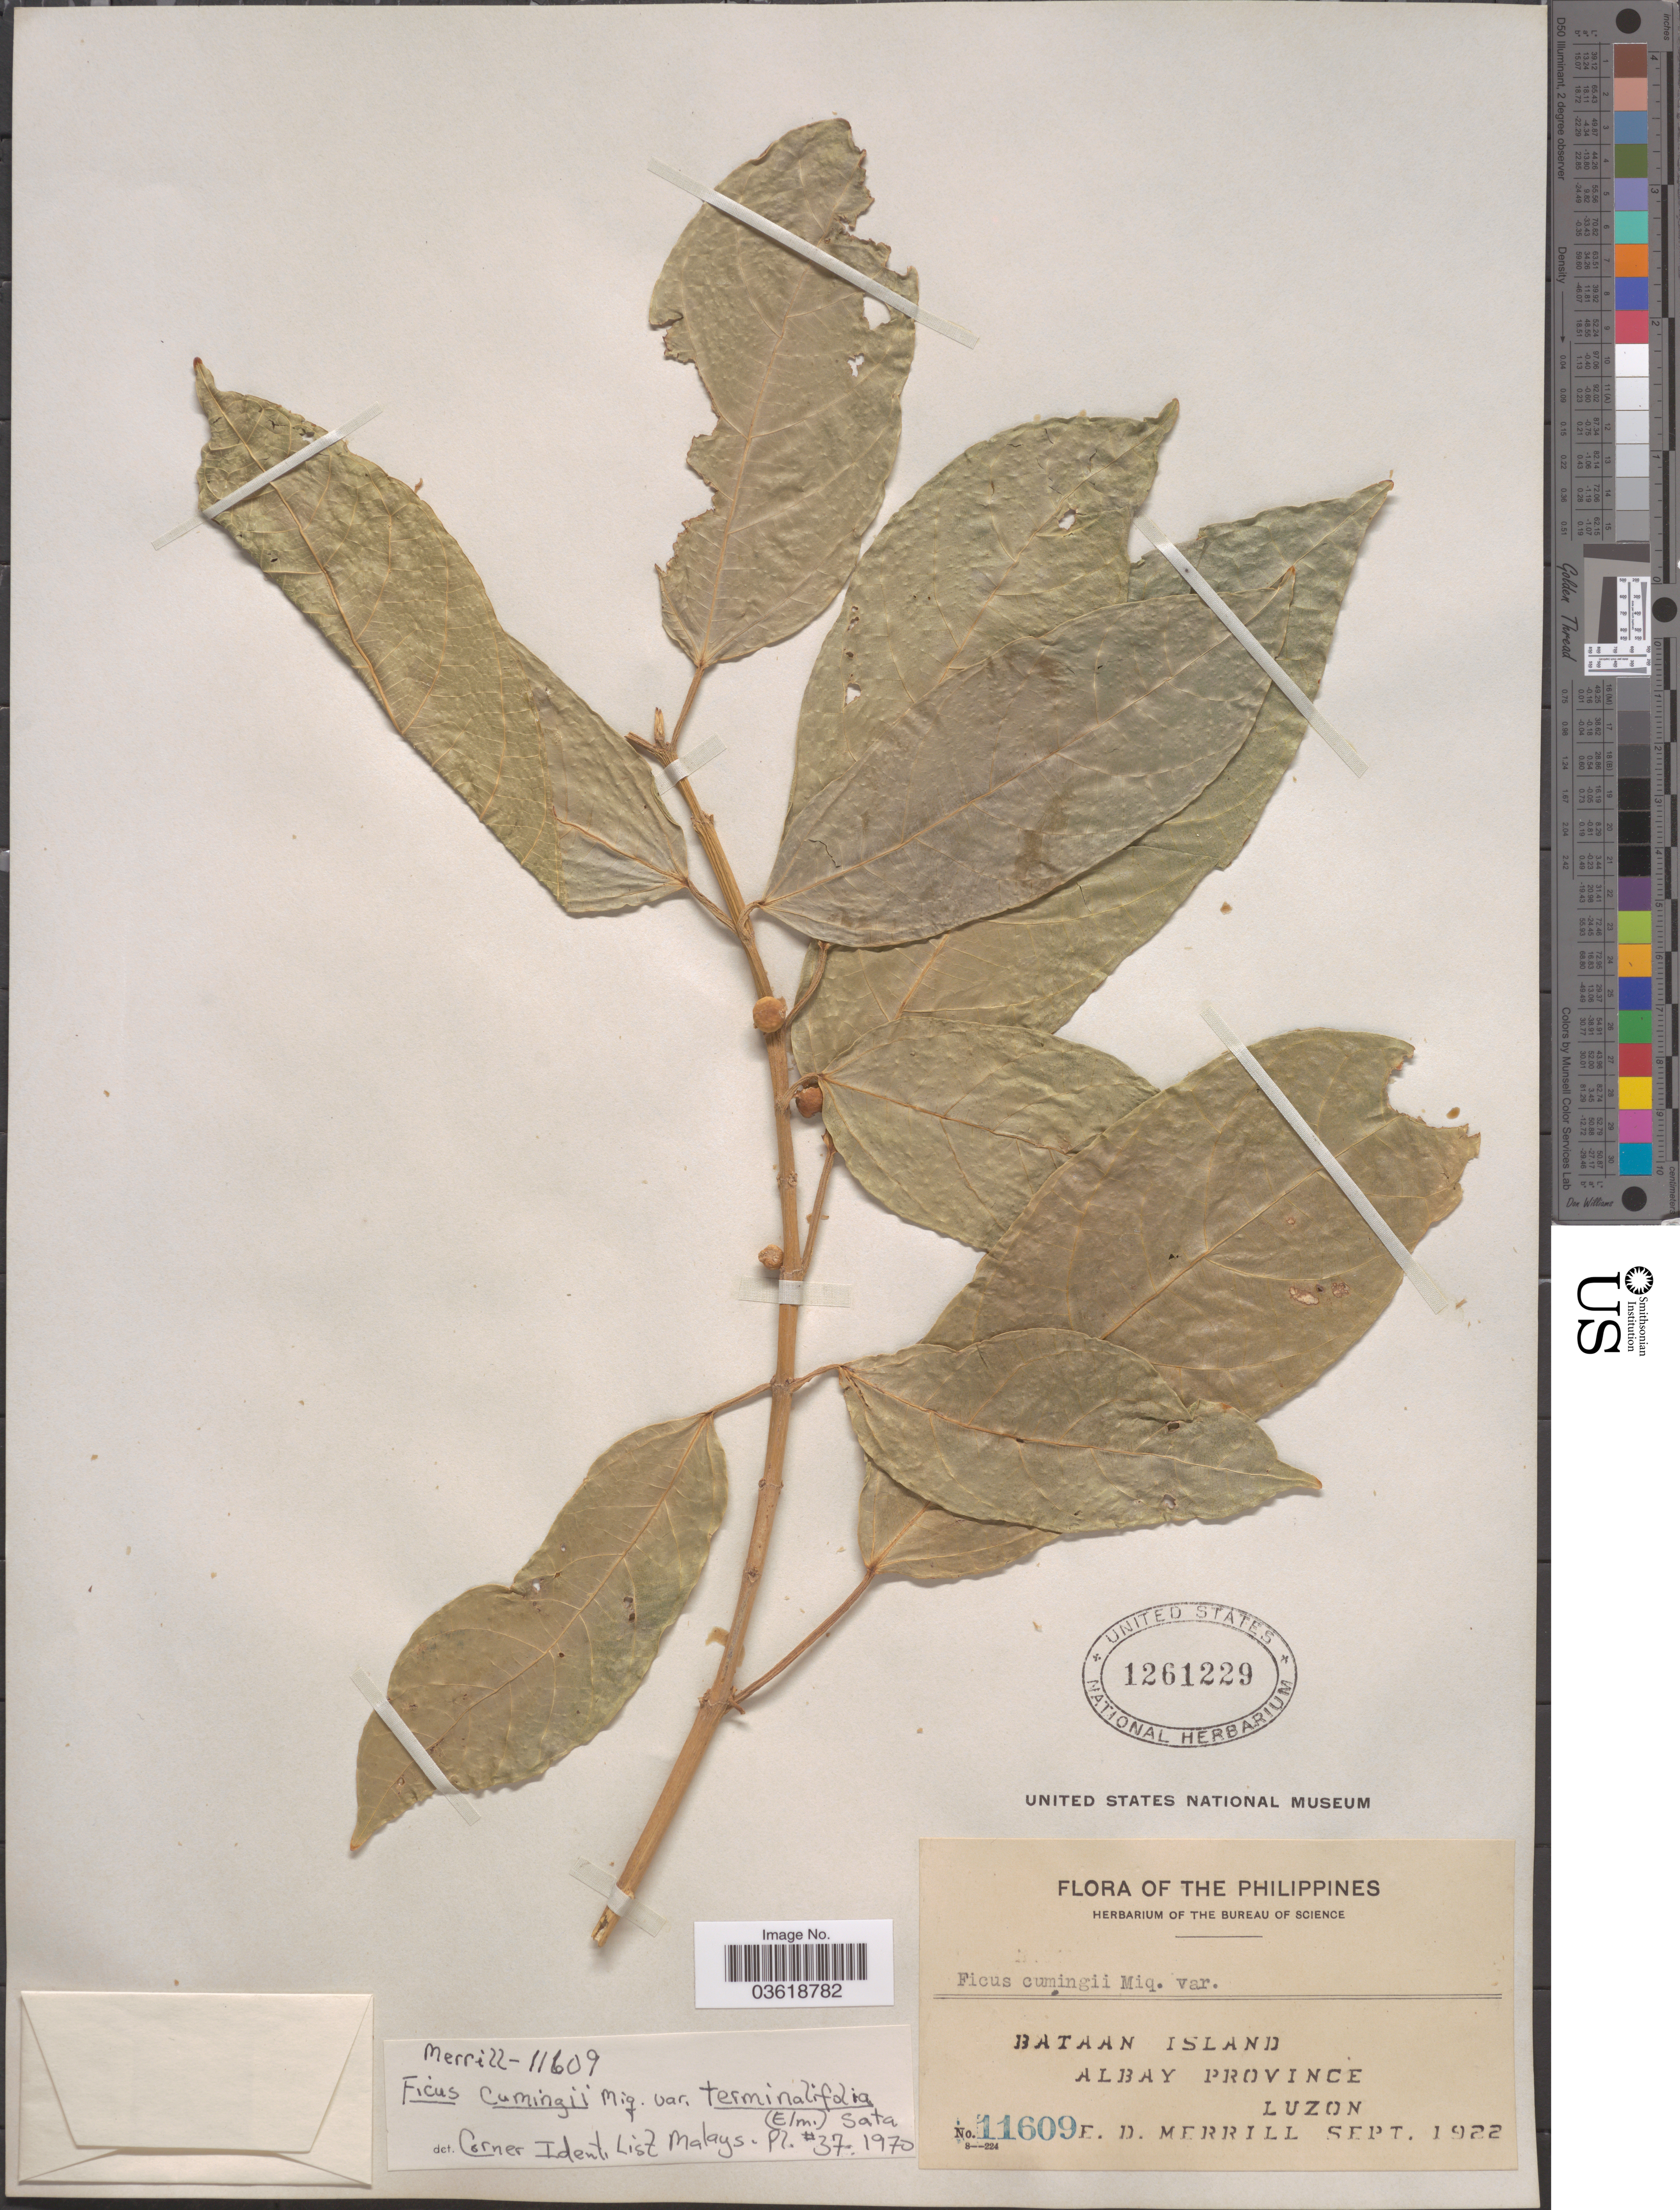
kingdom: Plantae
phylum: Tracheophyta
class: Magnoliopsida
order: Rosales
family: Moraceae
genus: Ficus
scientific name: Ficus cumingii var. terminalifolia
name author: (Elmer) Sata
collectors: E. D. Merrill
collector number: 11609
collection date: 1922-09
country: Philippines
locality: Bataan Island. Albay Province. Luzon.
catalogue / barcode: US 1261229